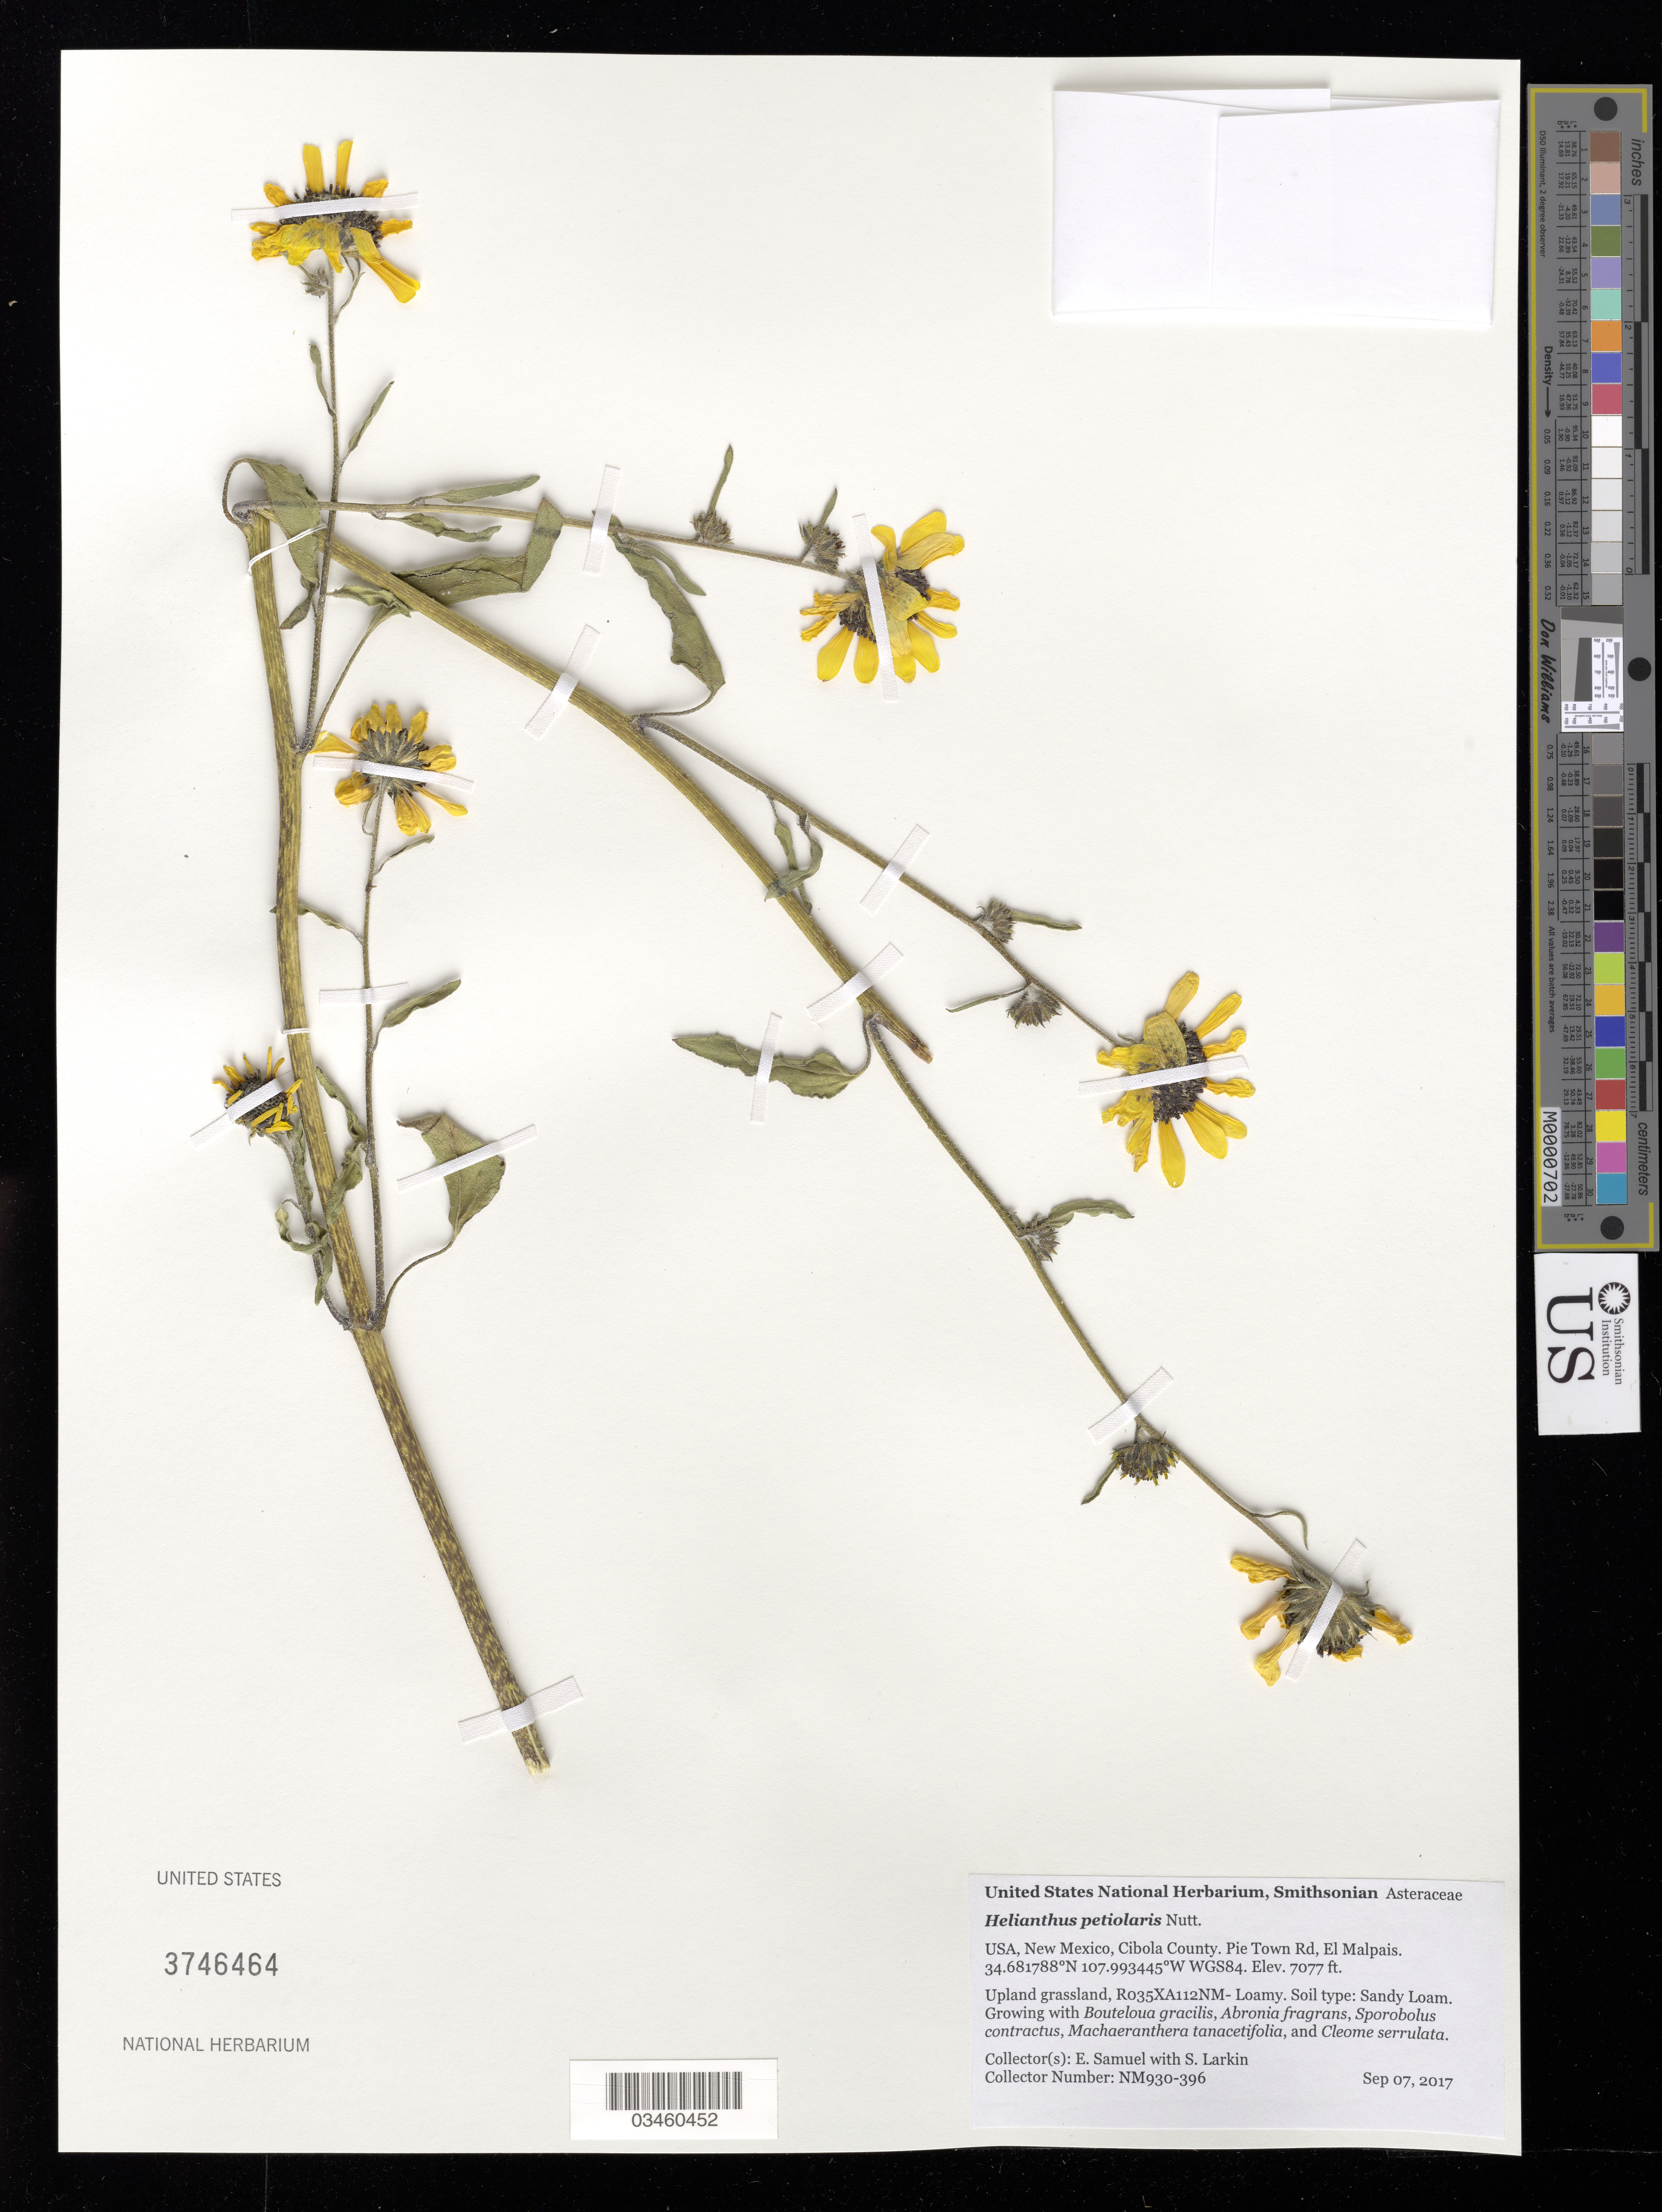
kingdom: Plantae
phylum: Tracheophyta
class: Magnoliopsida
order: Asterales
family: Asteraceae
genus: Helianthus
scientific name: Helianthus petiolaris subsp. fallax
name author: Heiser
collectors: E. Samuel & S. Larkin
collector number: NM930-396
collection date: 2017-09-07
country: United States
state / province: New Mexico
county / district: Cibola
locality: El Malpais, Pie Town Road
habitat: R035XA112NM- Loamy. Sandy Loam. Upland grassland.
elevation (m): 2157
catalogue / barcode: US 3746464